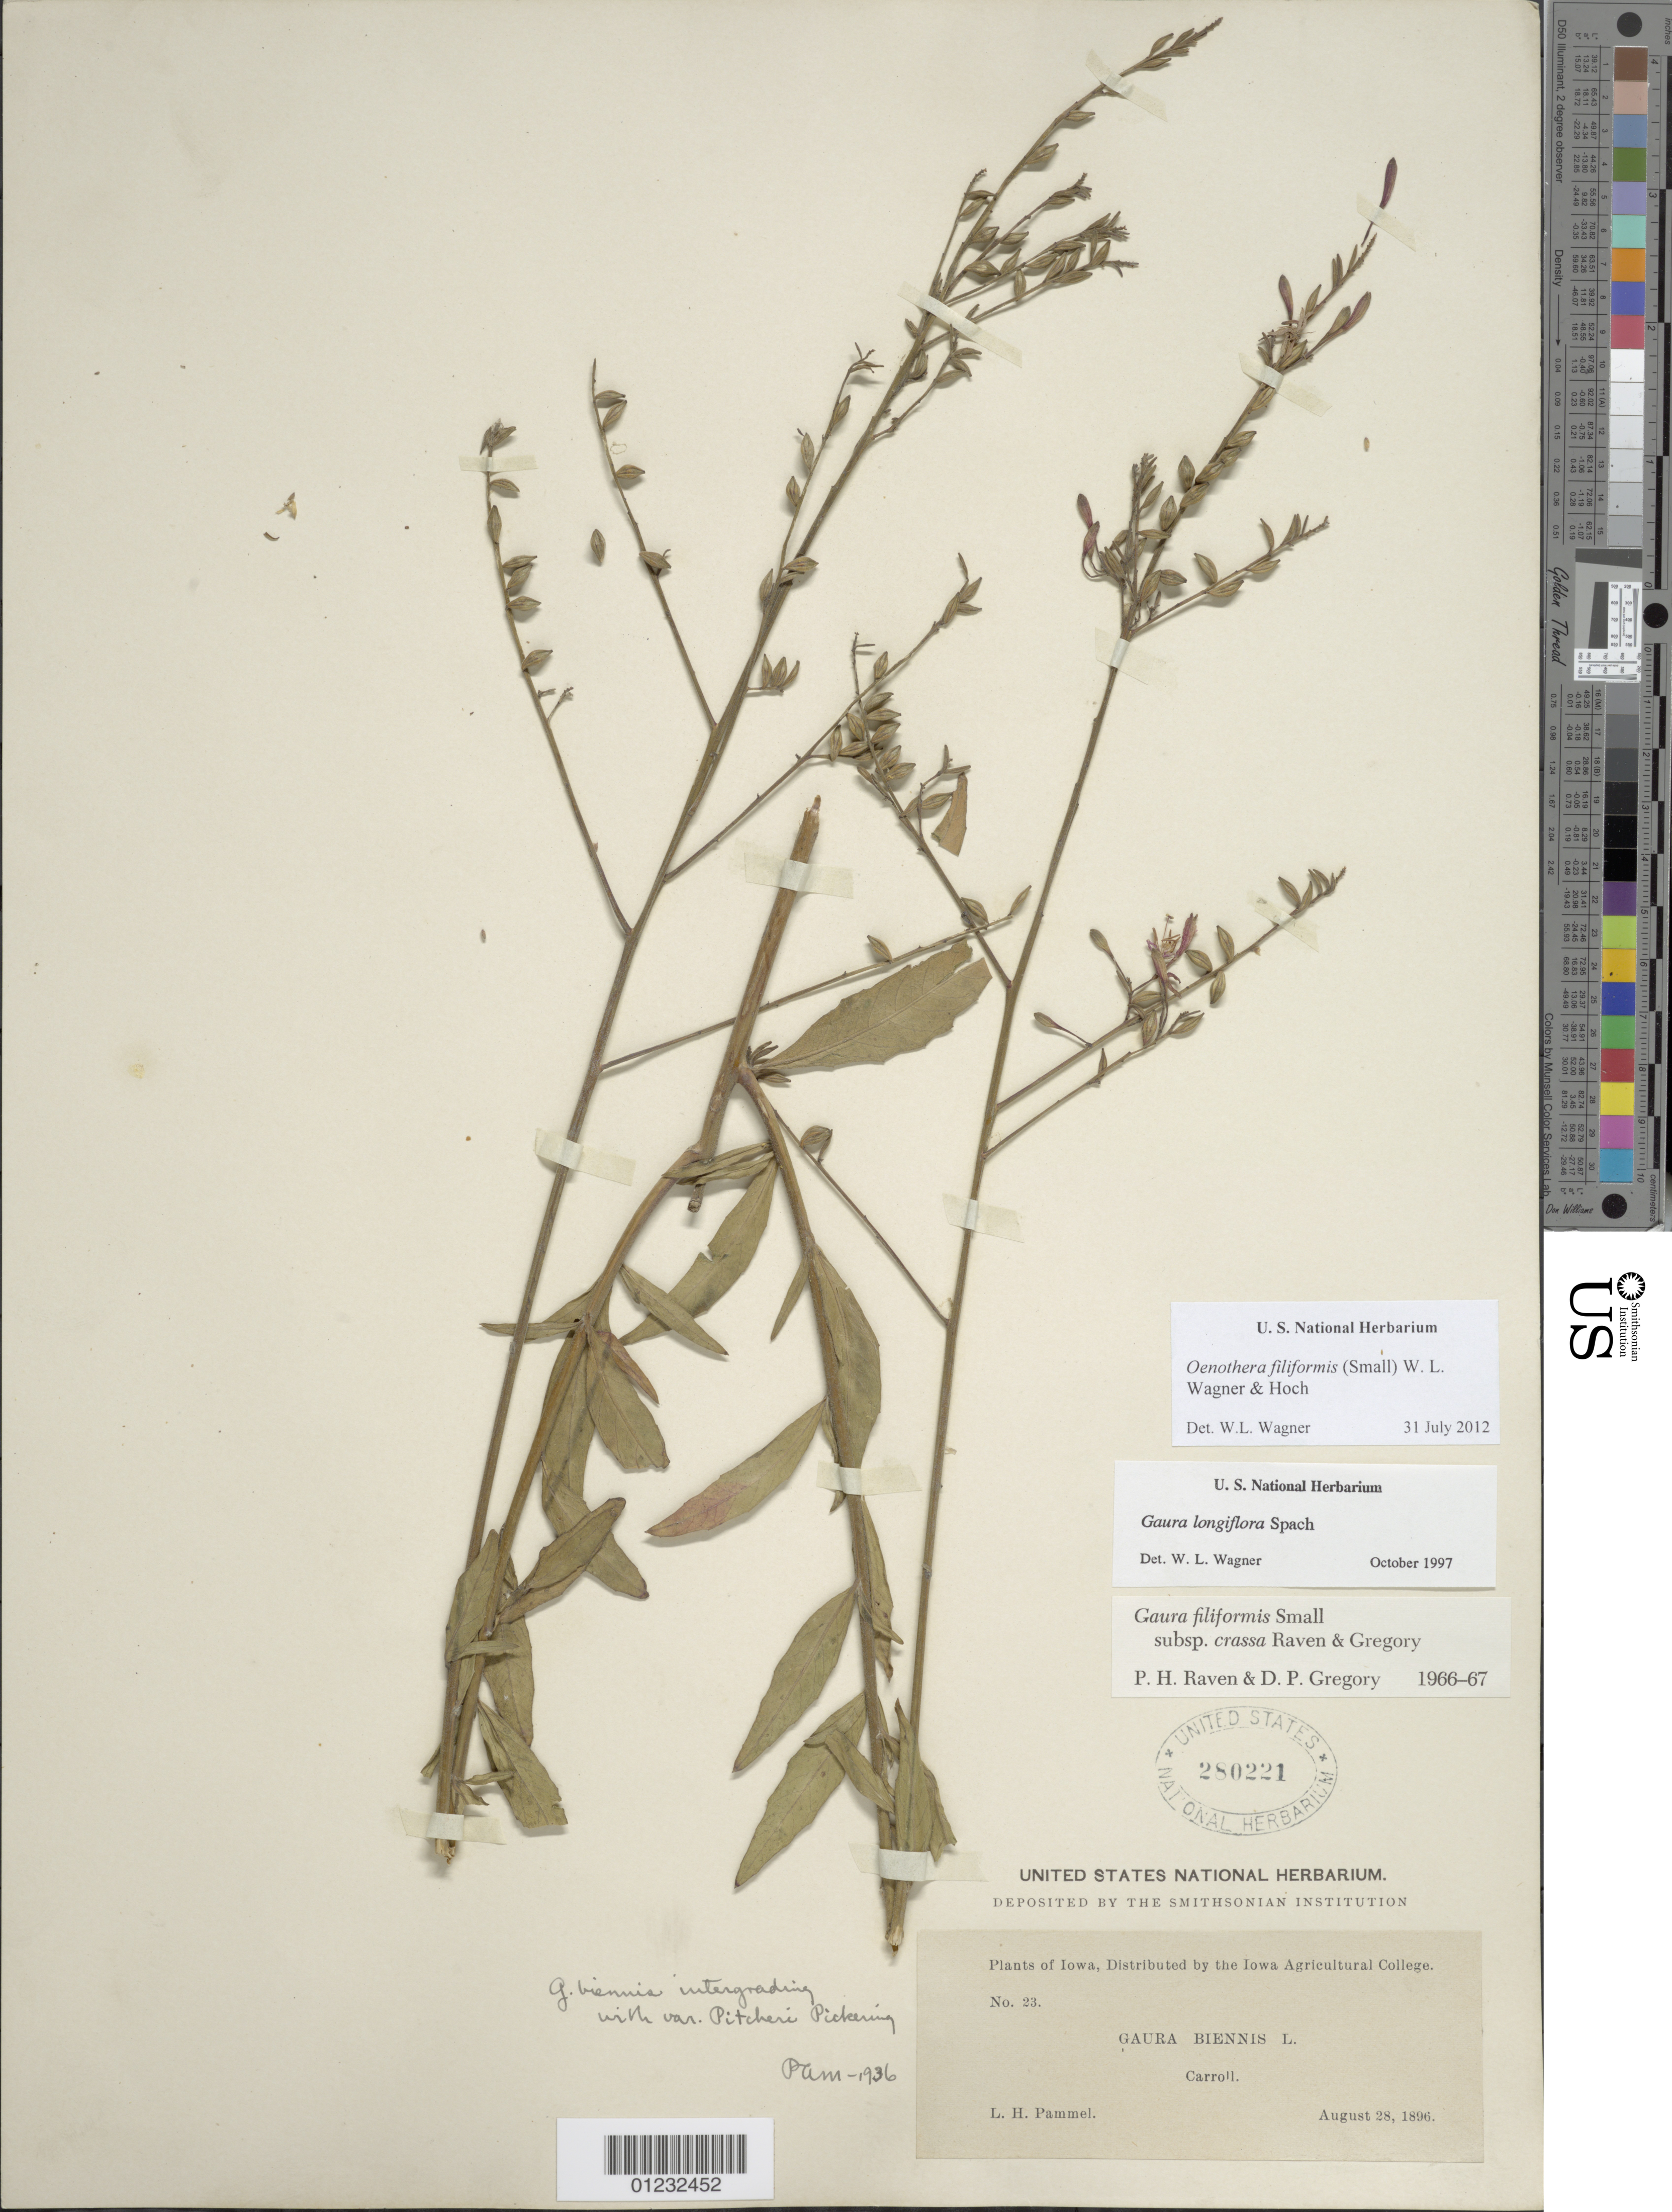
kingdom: Plantae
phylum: Tracheophyta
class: Magnoliopsida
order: Myrtales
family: Onagraceae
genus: Oenothera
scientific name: Oenothera filiformis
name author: (Small) W.L. Wagner & Hoch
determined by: Wagner, W. L., (BOT), Smithsonian Institution - National Museum of Natural History (UNITED STATES)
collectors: L. Pammel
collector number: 23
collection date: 1896-08-28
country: United States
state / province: Iowa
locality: Carroll.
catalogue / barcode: US 280221